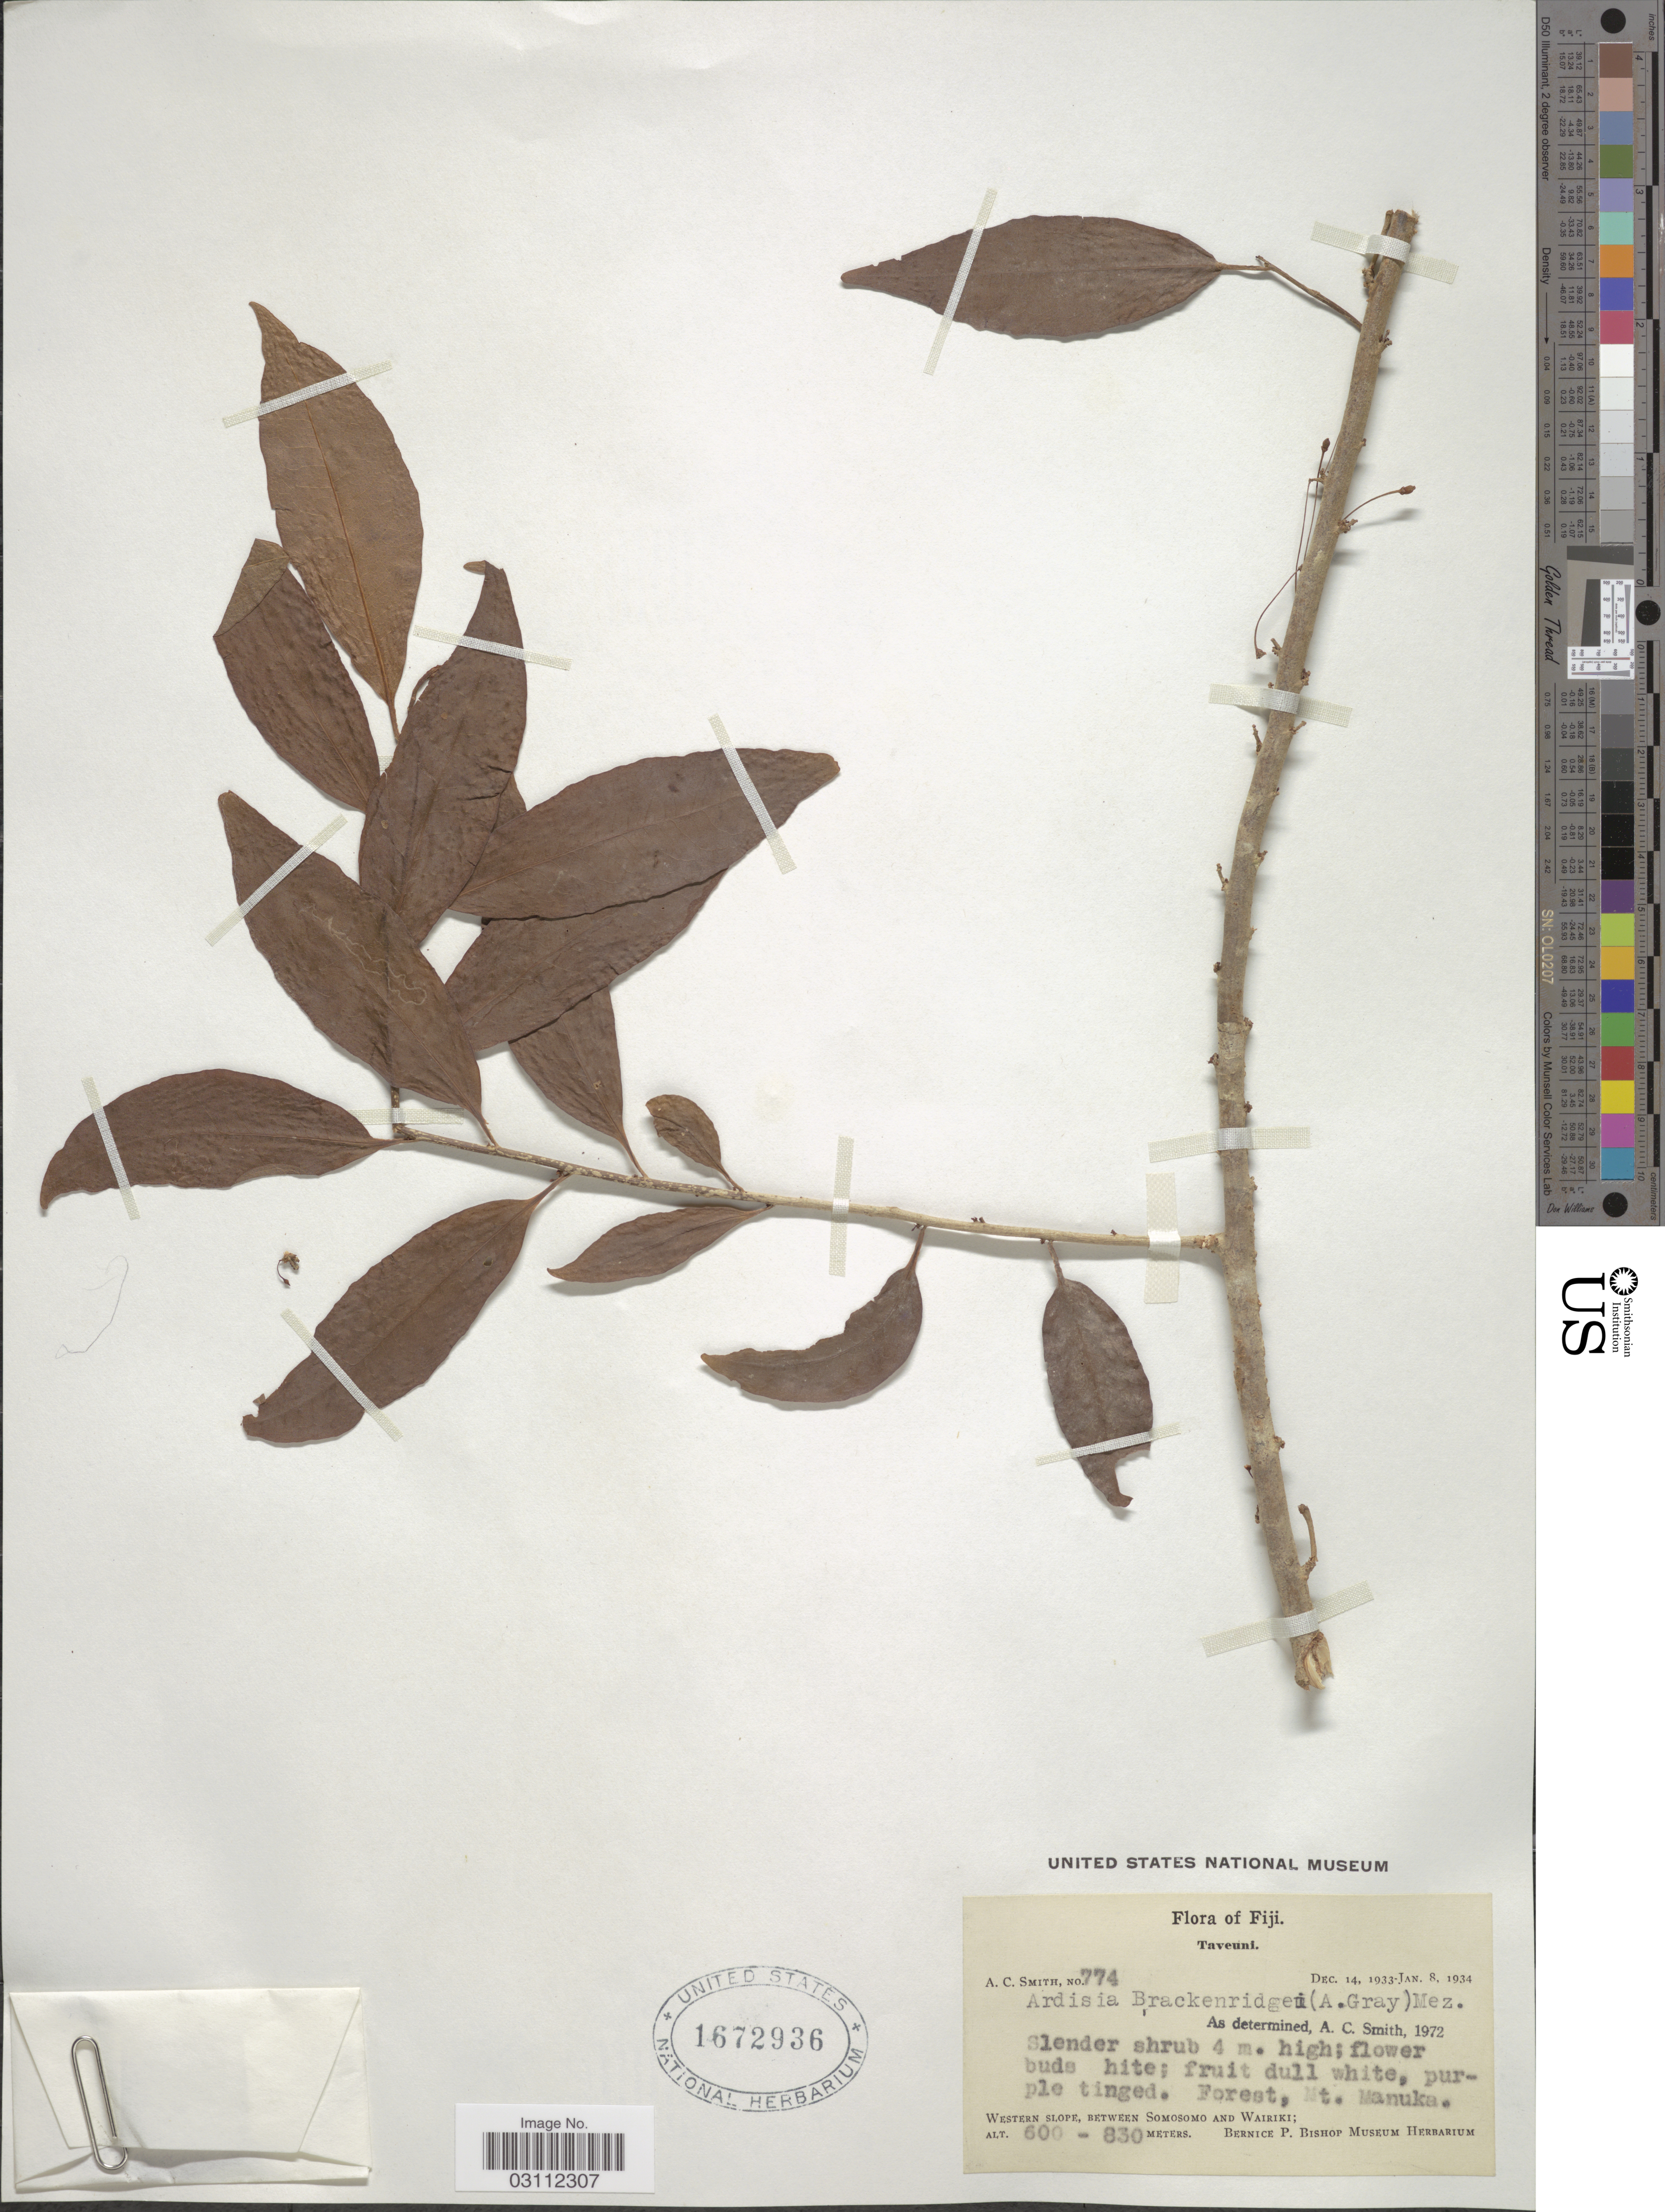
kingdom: Plantae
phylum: Tracheophyta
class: Magnoliopsida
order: Ericales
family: Primulaceae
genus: Ardisia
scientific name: Ardisia brackenridgei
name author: (A. Gray) Mez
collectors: A. C. Smith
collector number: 774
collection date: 1933-12-14/1934-01-08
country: Fiji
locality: Taveuni. Forest, Mt. Manuka. Western slope, between Somosomo and Wairiki.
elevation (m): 600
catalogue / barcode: US 1672936